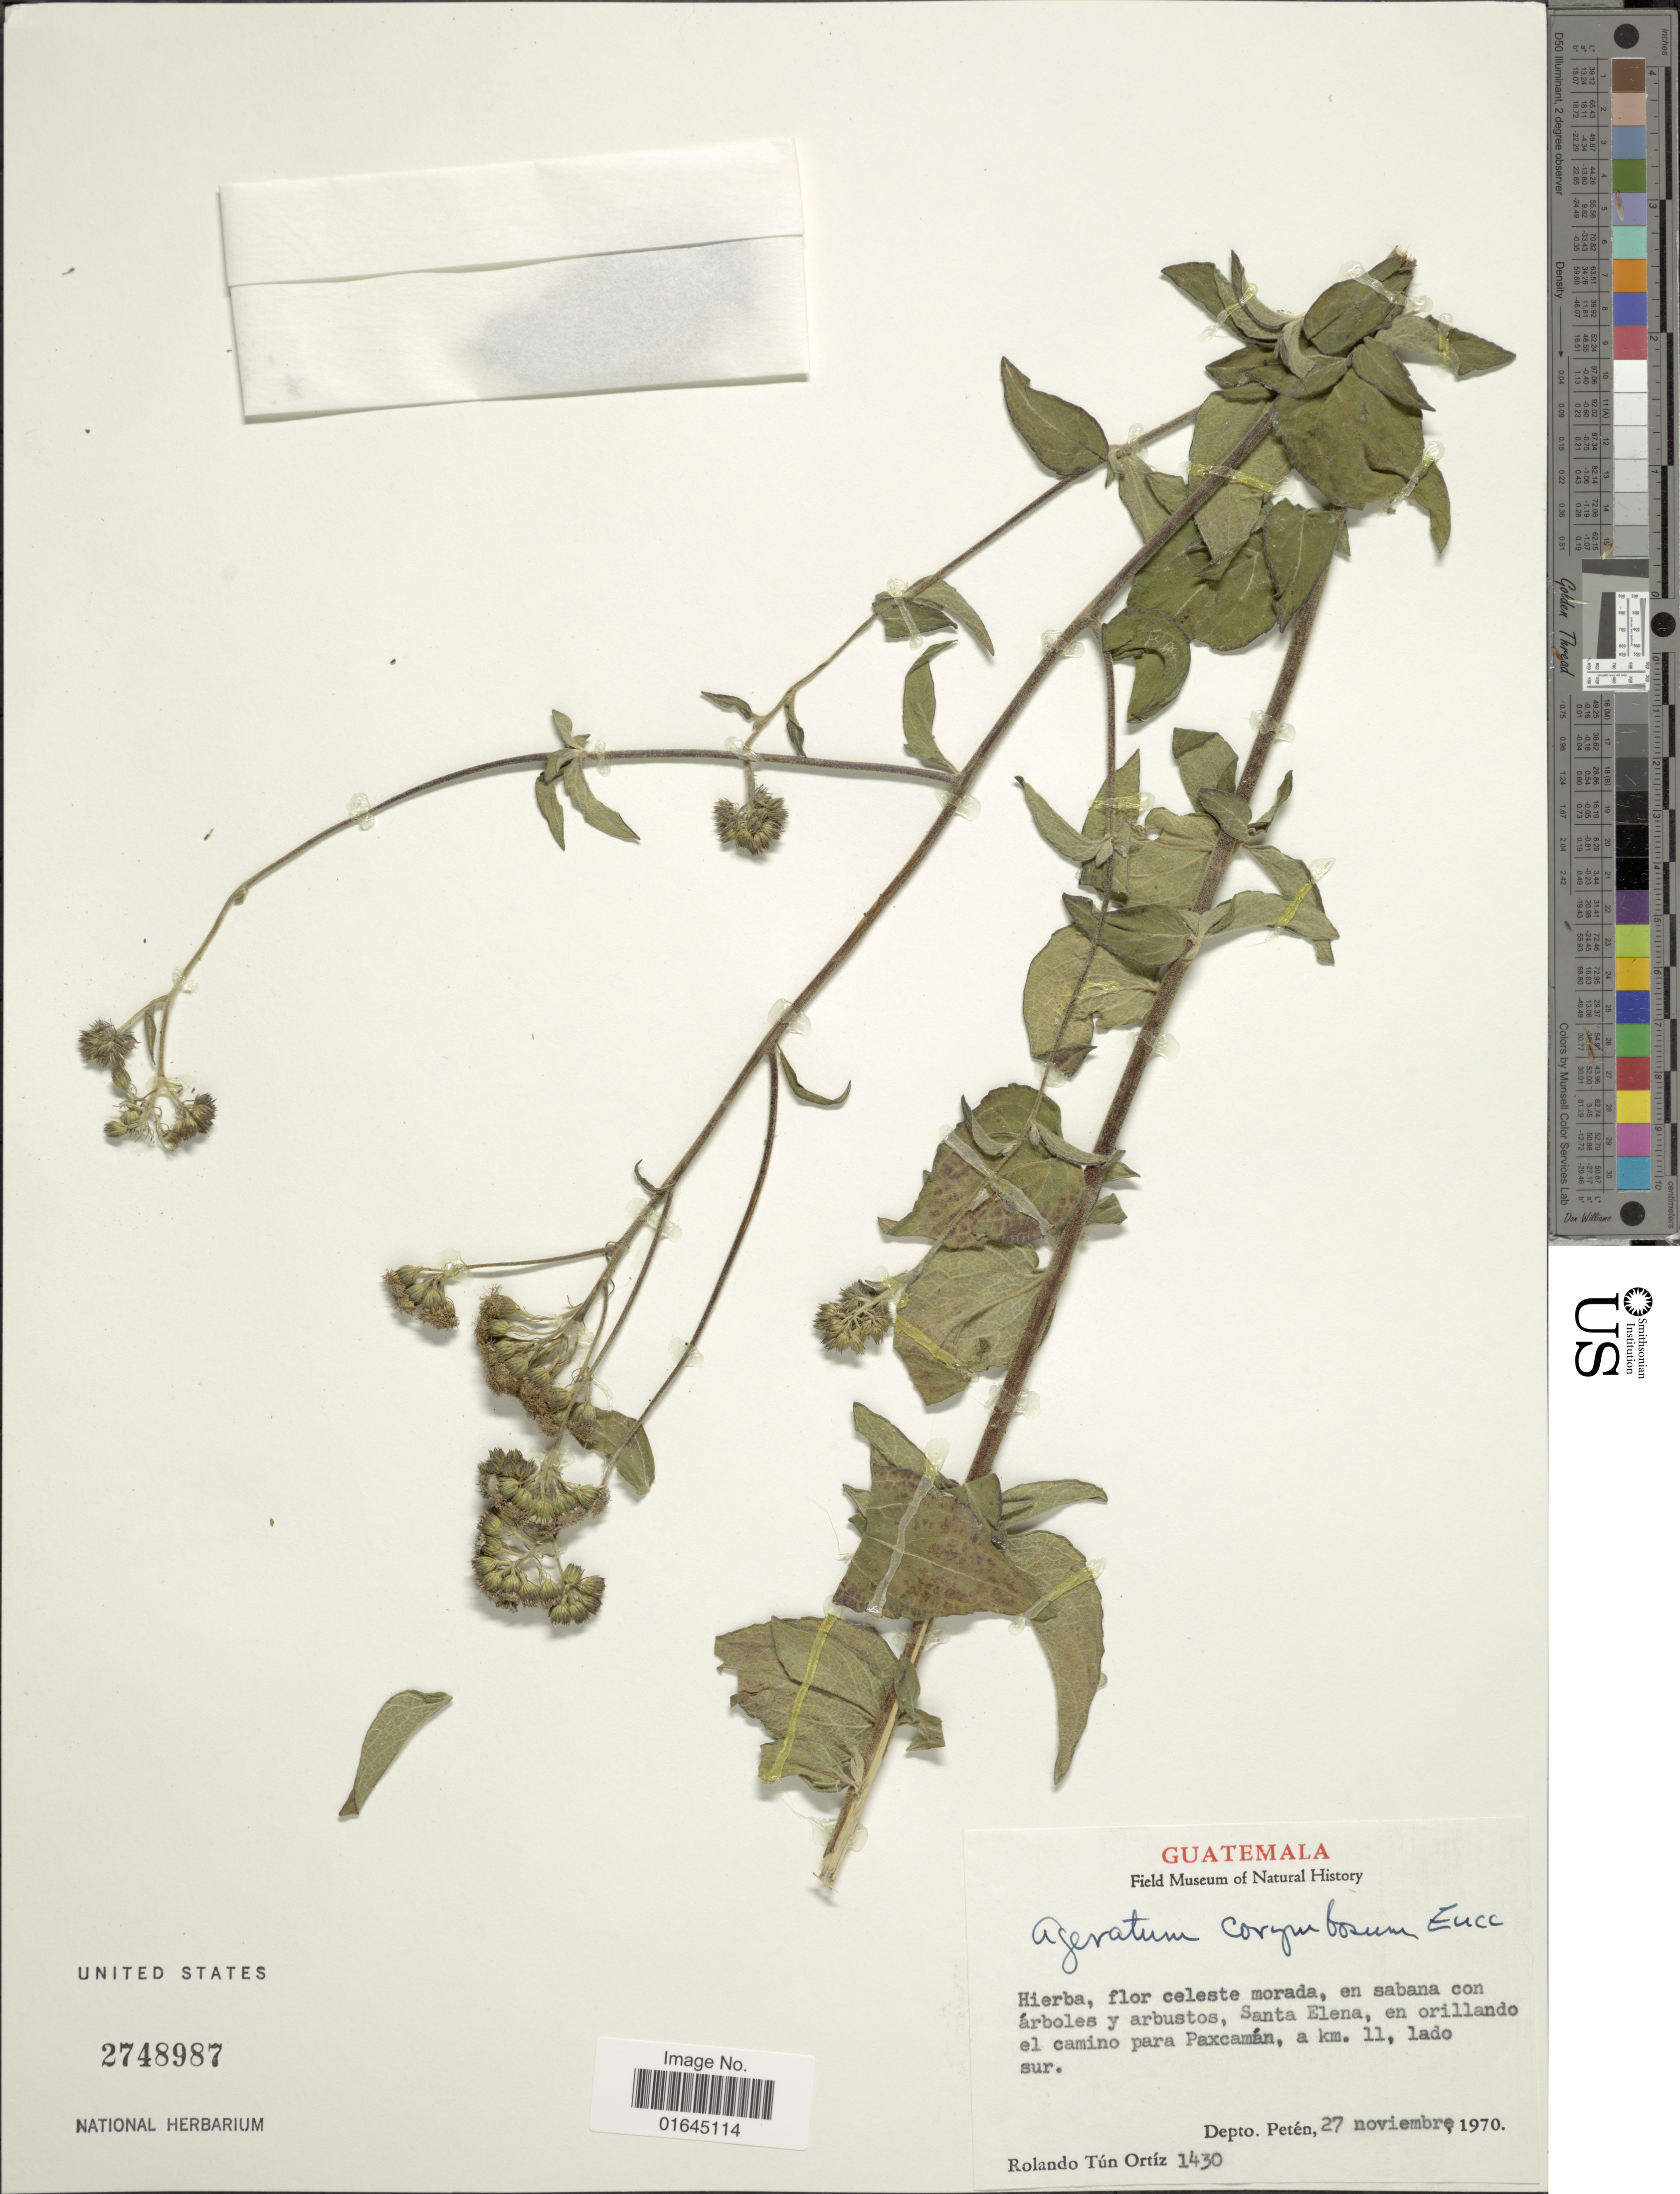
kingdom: Plantae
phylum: Tracheophyta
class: Magnoliopsida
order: Asterales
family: Asteraceae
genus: Ageratum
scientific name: Ageratum rugosum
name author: J.M. Coult.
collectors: R. Tún Ortíz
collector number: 1430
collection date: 1970-11-27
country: Guatemala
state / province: El Petén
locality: Depto. Petén, Santa Elena, en orillando el camino para Paxcamán, a km. 11, lado sur.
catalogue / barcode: US 2748987